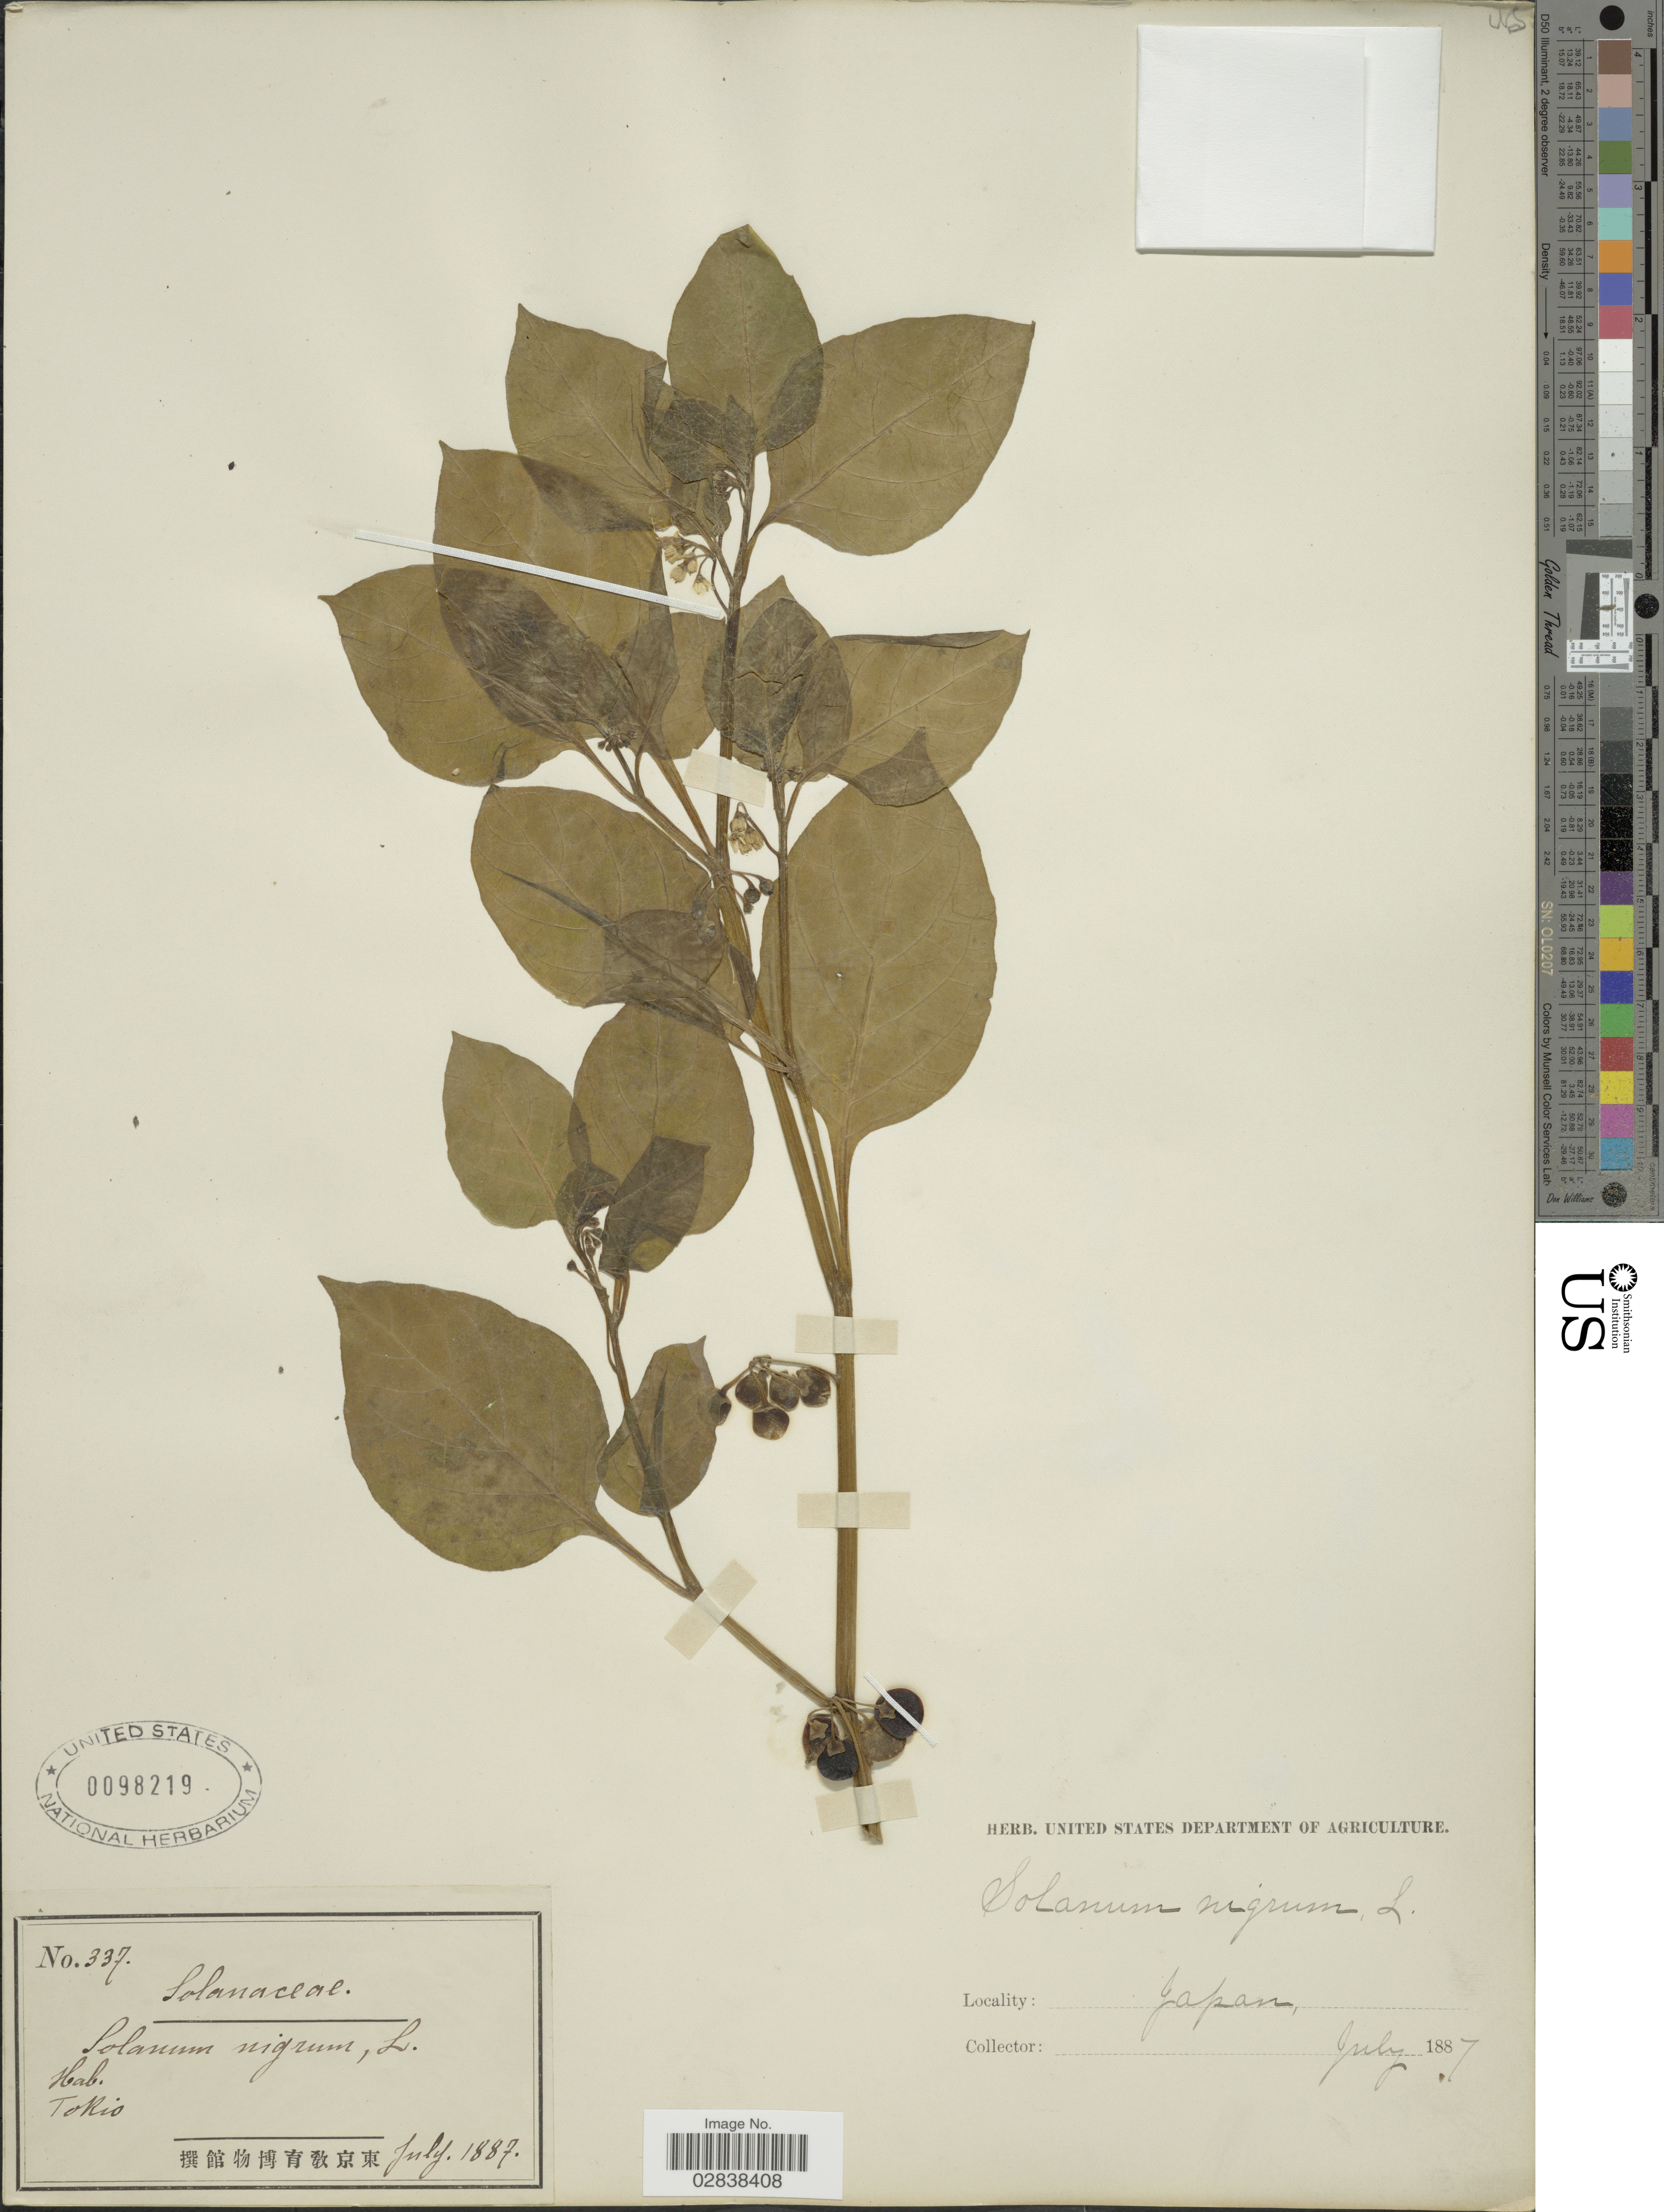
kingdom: Plantae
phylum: Tracheophyta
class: Magnoliopsida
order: Solanales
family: Solanaceae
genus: Solanum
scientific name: Solanum nigrum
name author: L.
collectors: Facchini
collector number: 337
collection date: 1887-07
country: Japan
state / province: Tokyo, Federal City of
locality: Tokio.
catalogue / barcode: US 98219